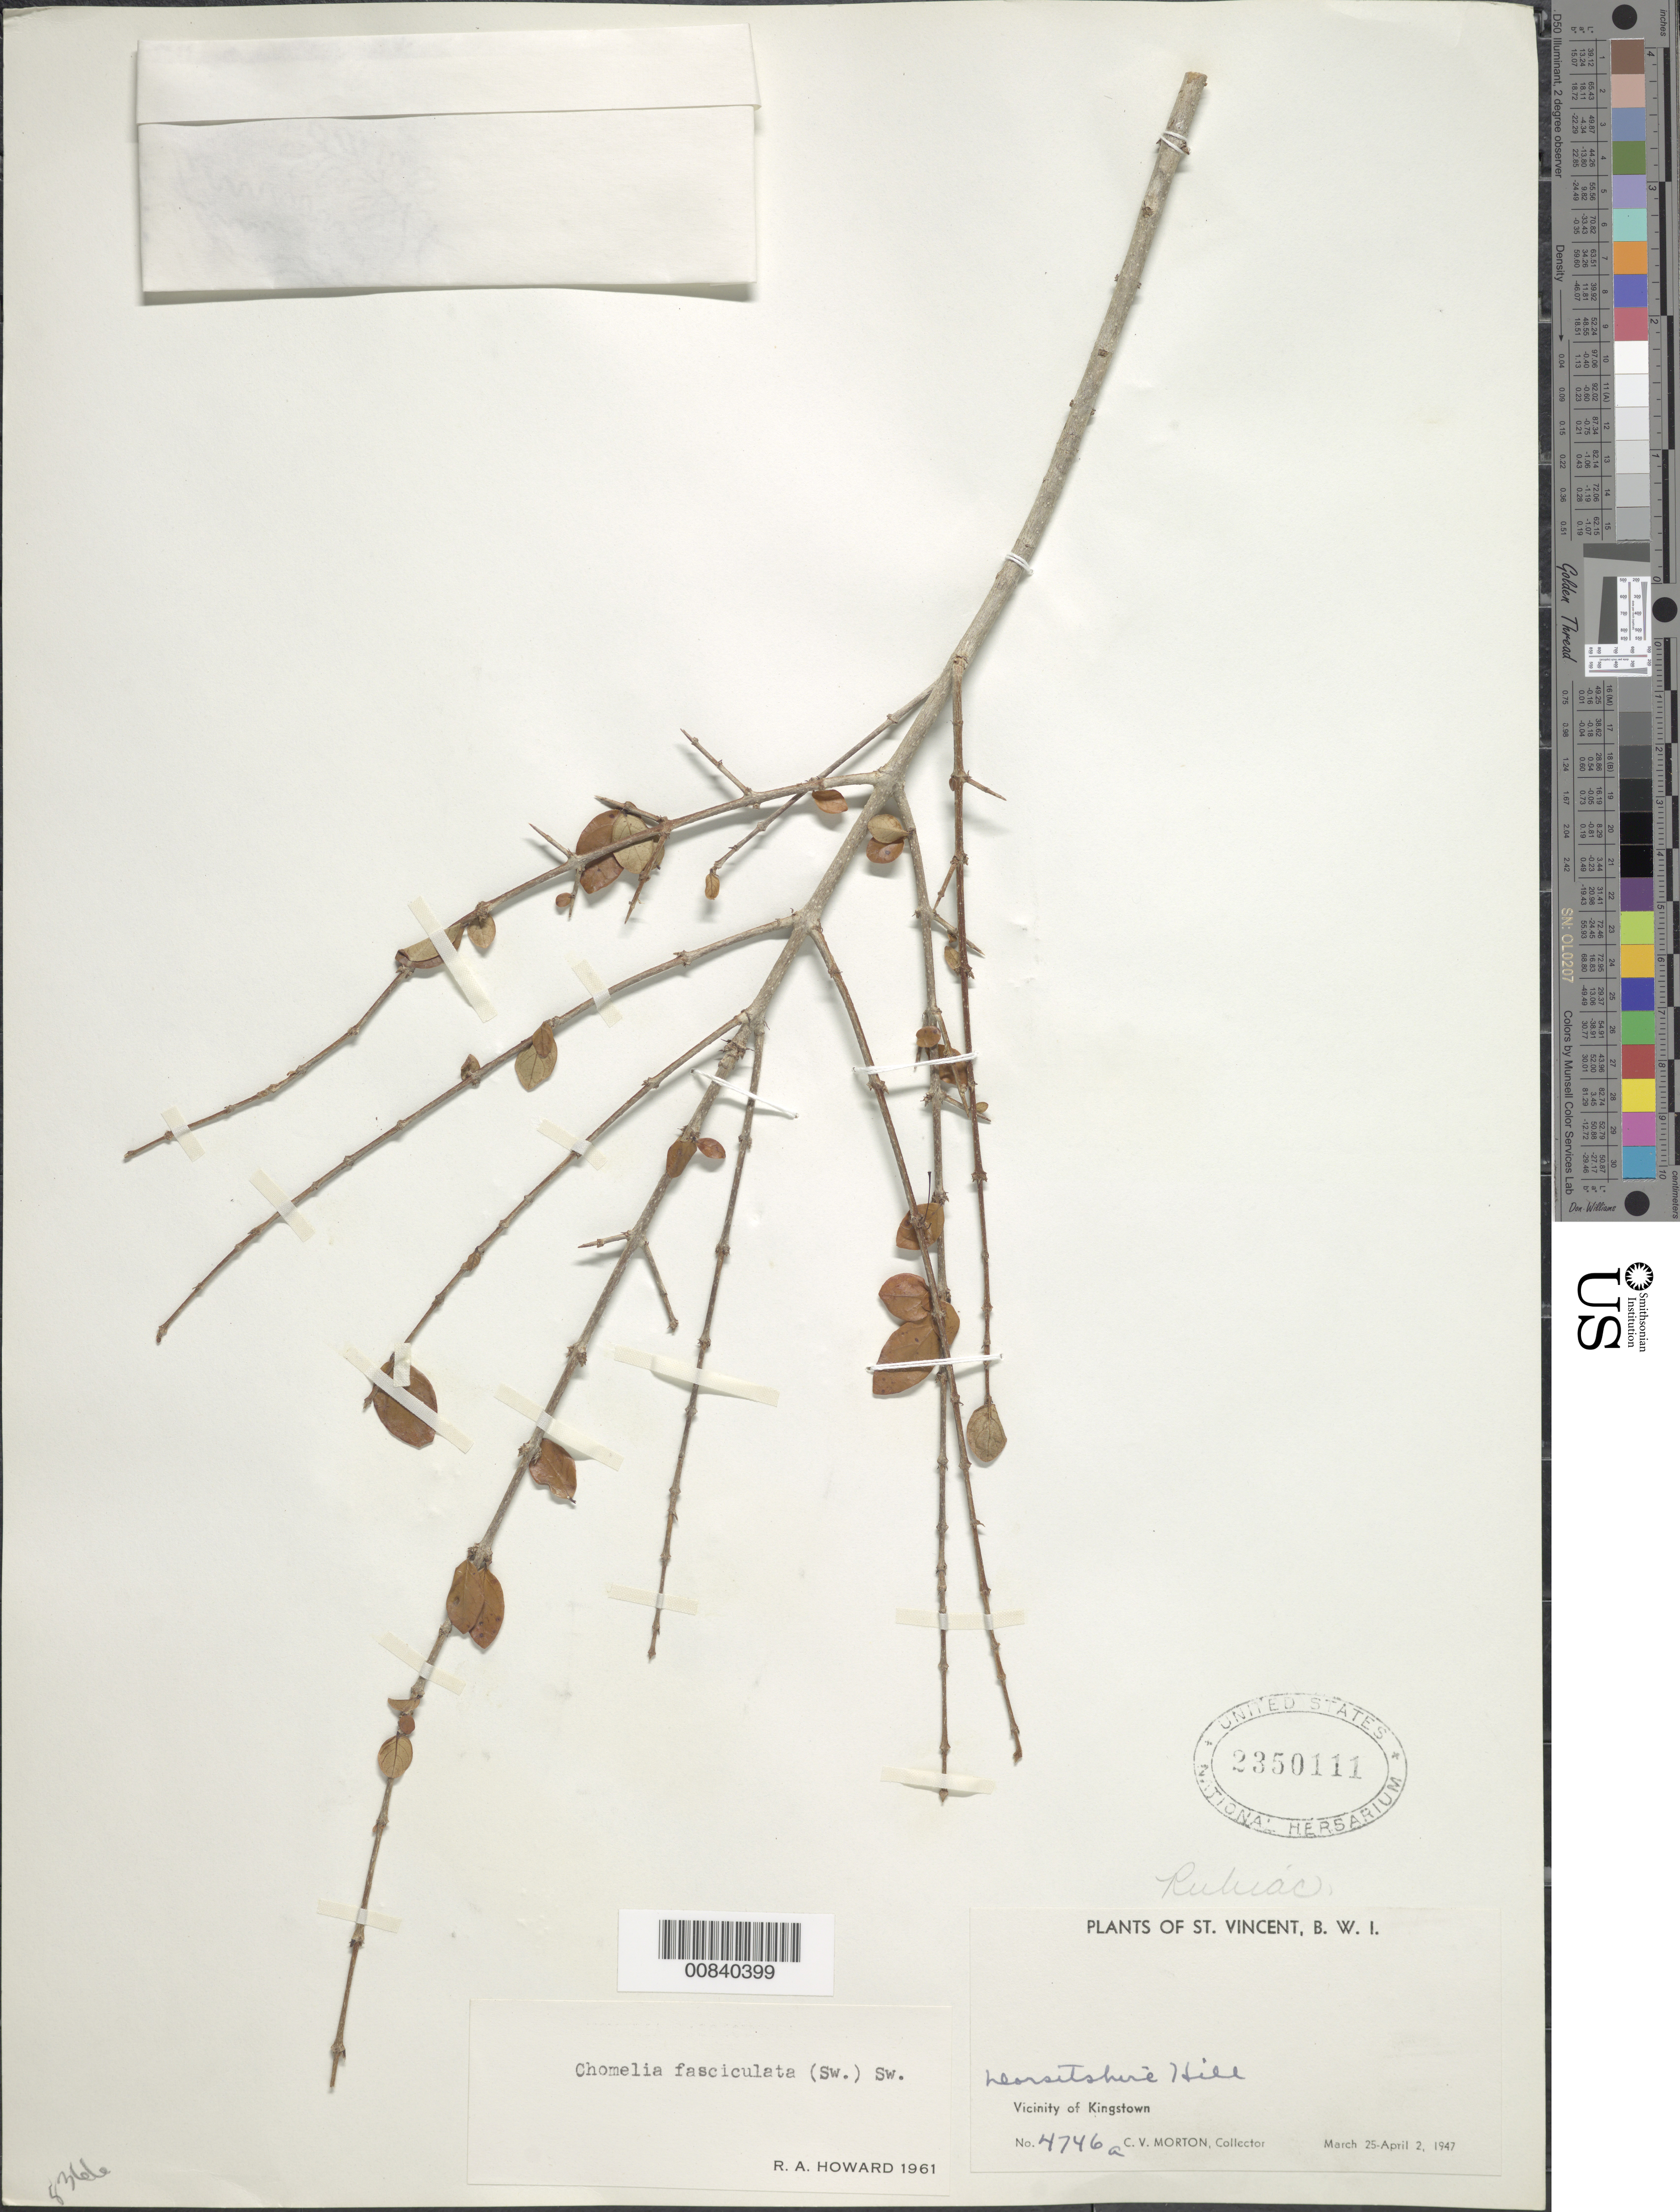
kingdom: Plantae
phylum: Tracheophyta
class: Magnoliopsida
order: Gentianales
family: Rubiaceae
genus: Chomelia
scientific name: Chomelia fasciculata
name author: (Sw.) Sw.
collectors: C. V. Morton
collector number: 4746a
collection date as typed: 25 Mar 1947 to 02 Apr 1947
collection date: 1947-03-25/1947-04-02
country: St. Vincent - Grenadines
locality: -eorsetshirel (sp?) Hill. Vicinity of Kingstown.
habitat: Hill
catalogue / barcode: US 2350111